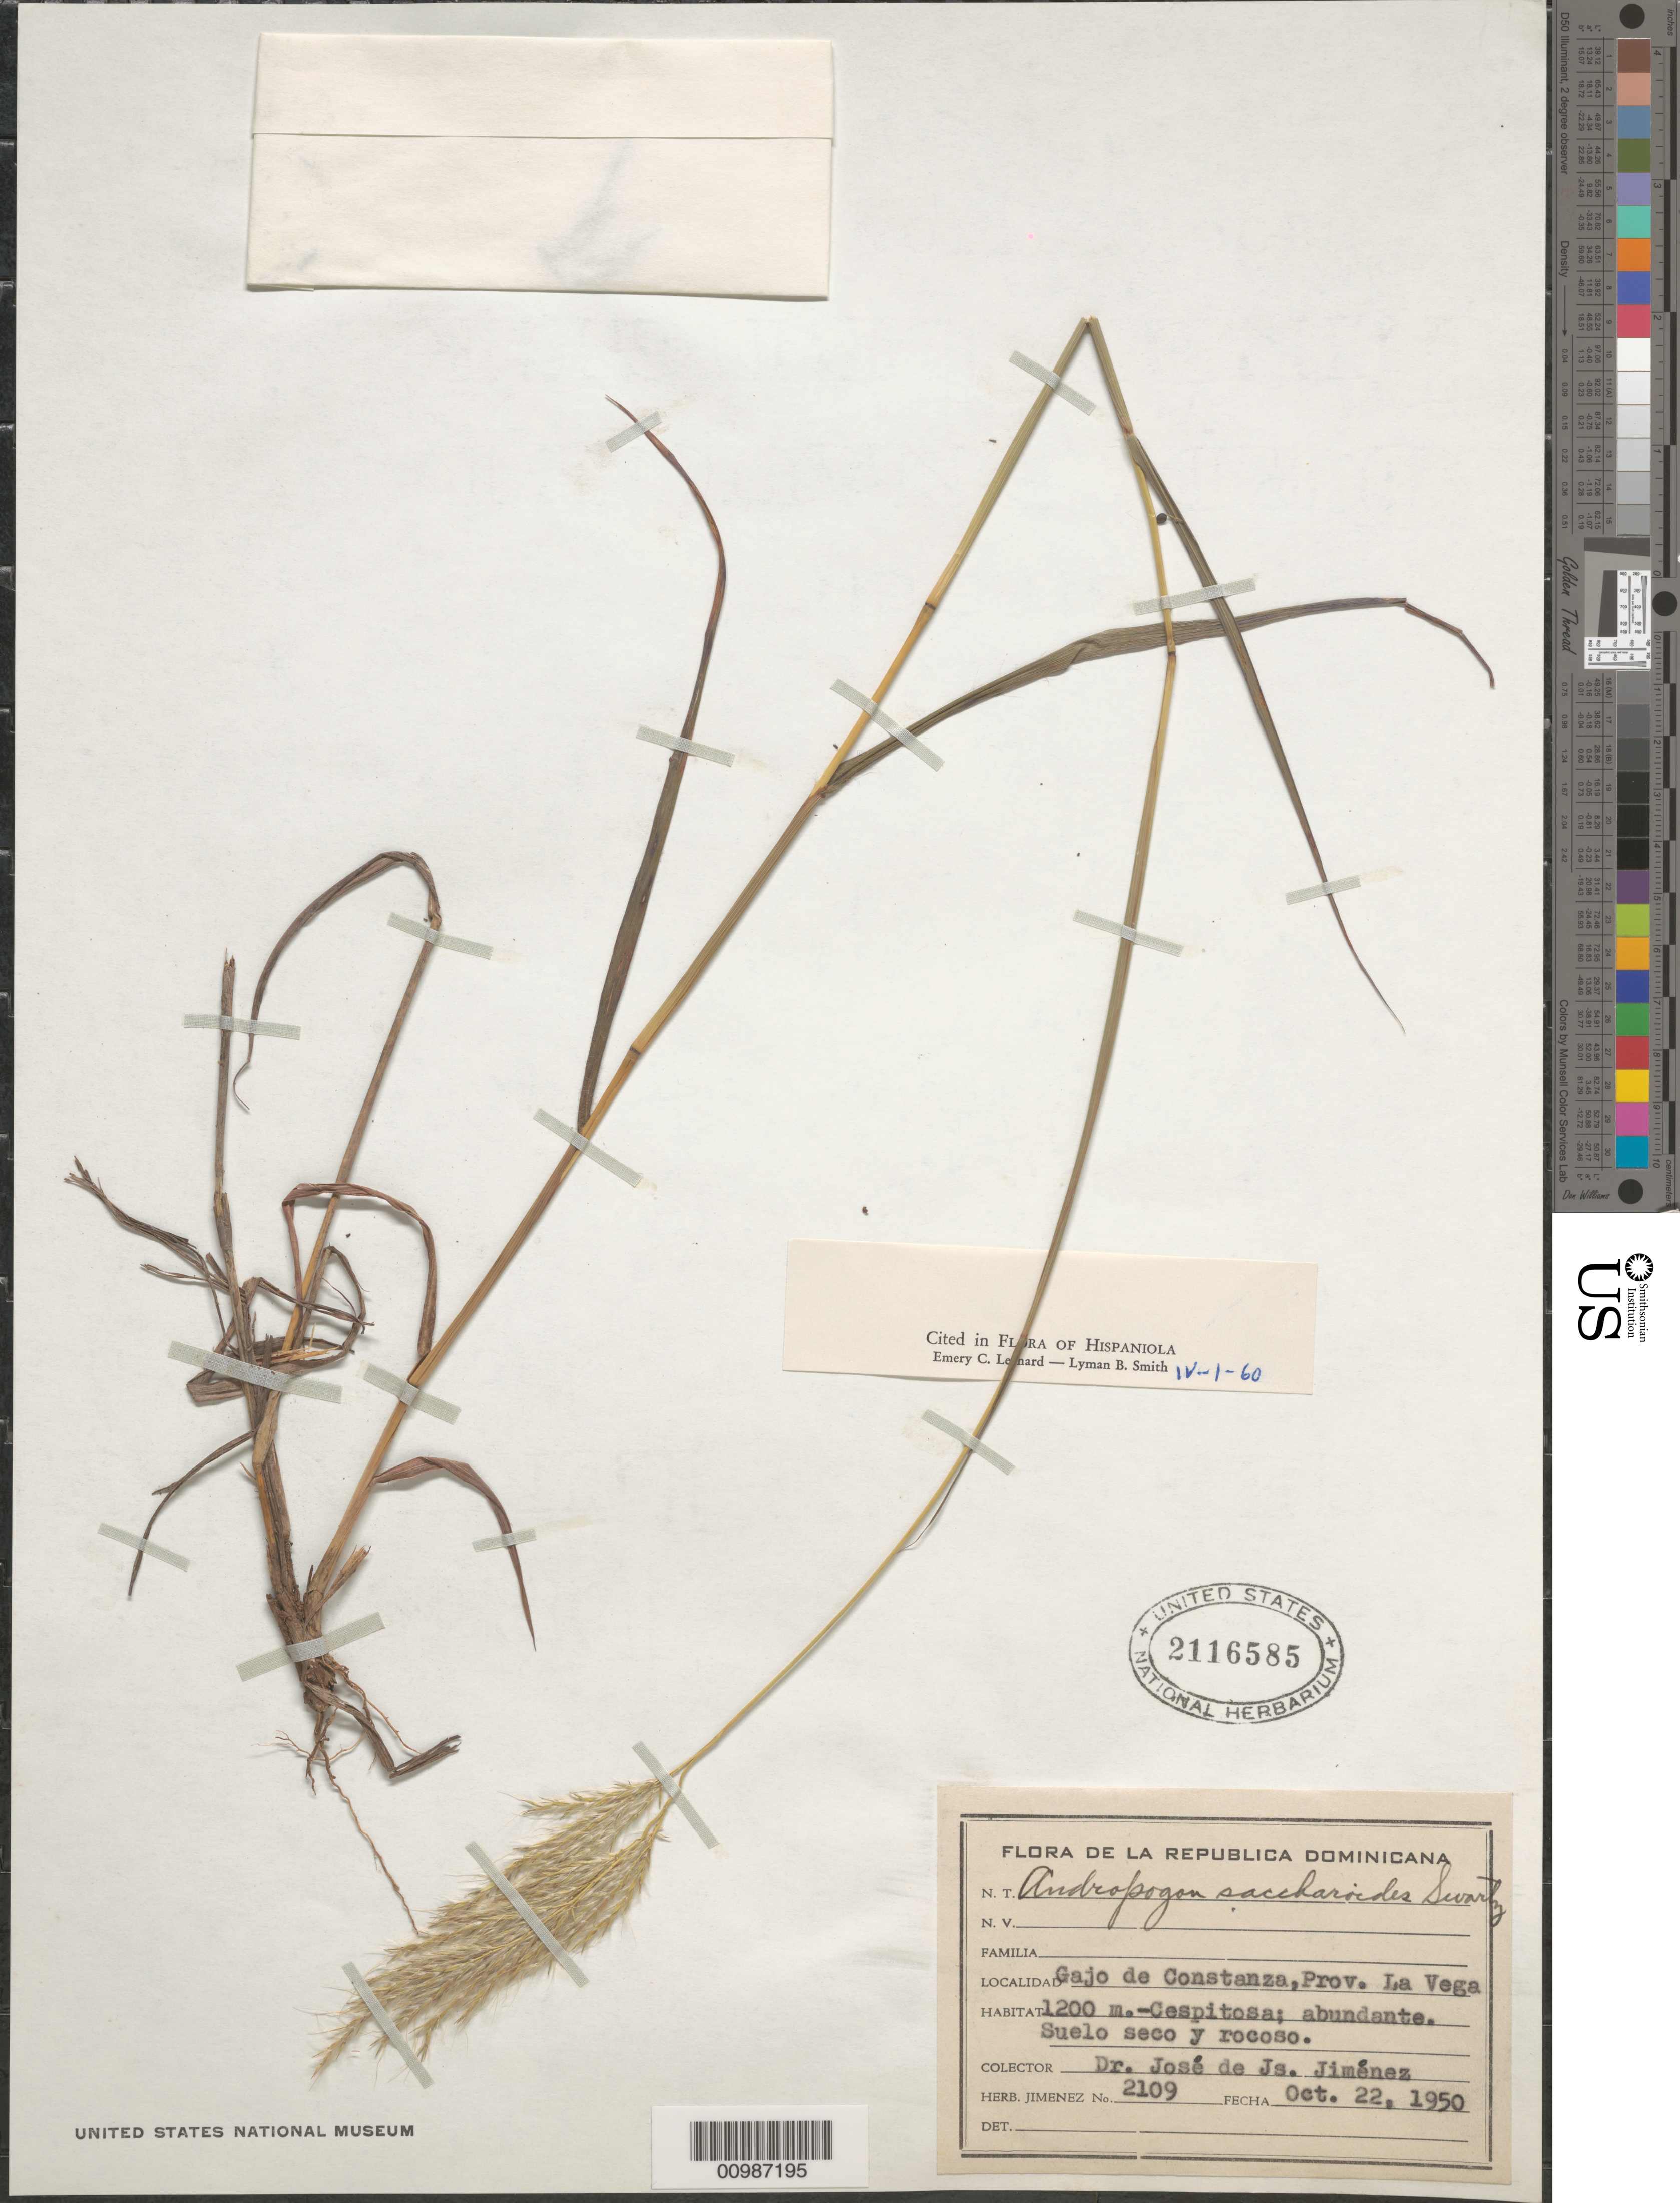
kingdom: Plantae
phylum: Tracheophyta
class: Liliopsida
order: Poales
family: Poaceae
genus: Andropogon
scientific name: Andropogon saccharoides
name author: Sw.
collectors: J. J. Jiménez Almonte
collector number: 2109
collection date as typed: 22 Oct 1950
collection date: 1950-10-22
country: Dominican Republic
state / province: La Vega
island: Hispaniola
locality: Gajo de Constanza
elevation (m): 1200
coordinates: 0 N, 0 E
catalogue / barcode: US 2116585